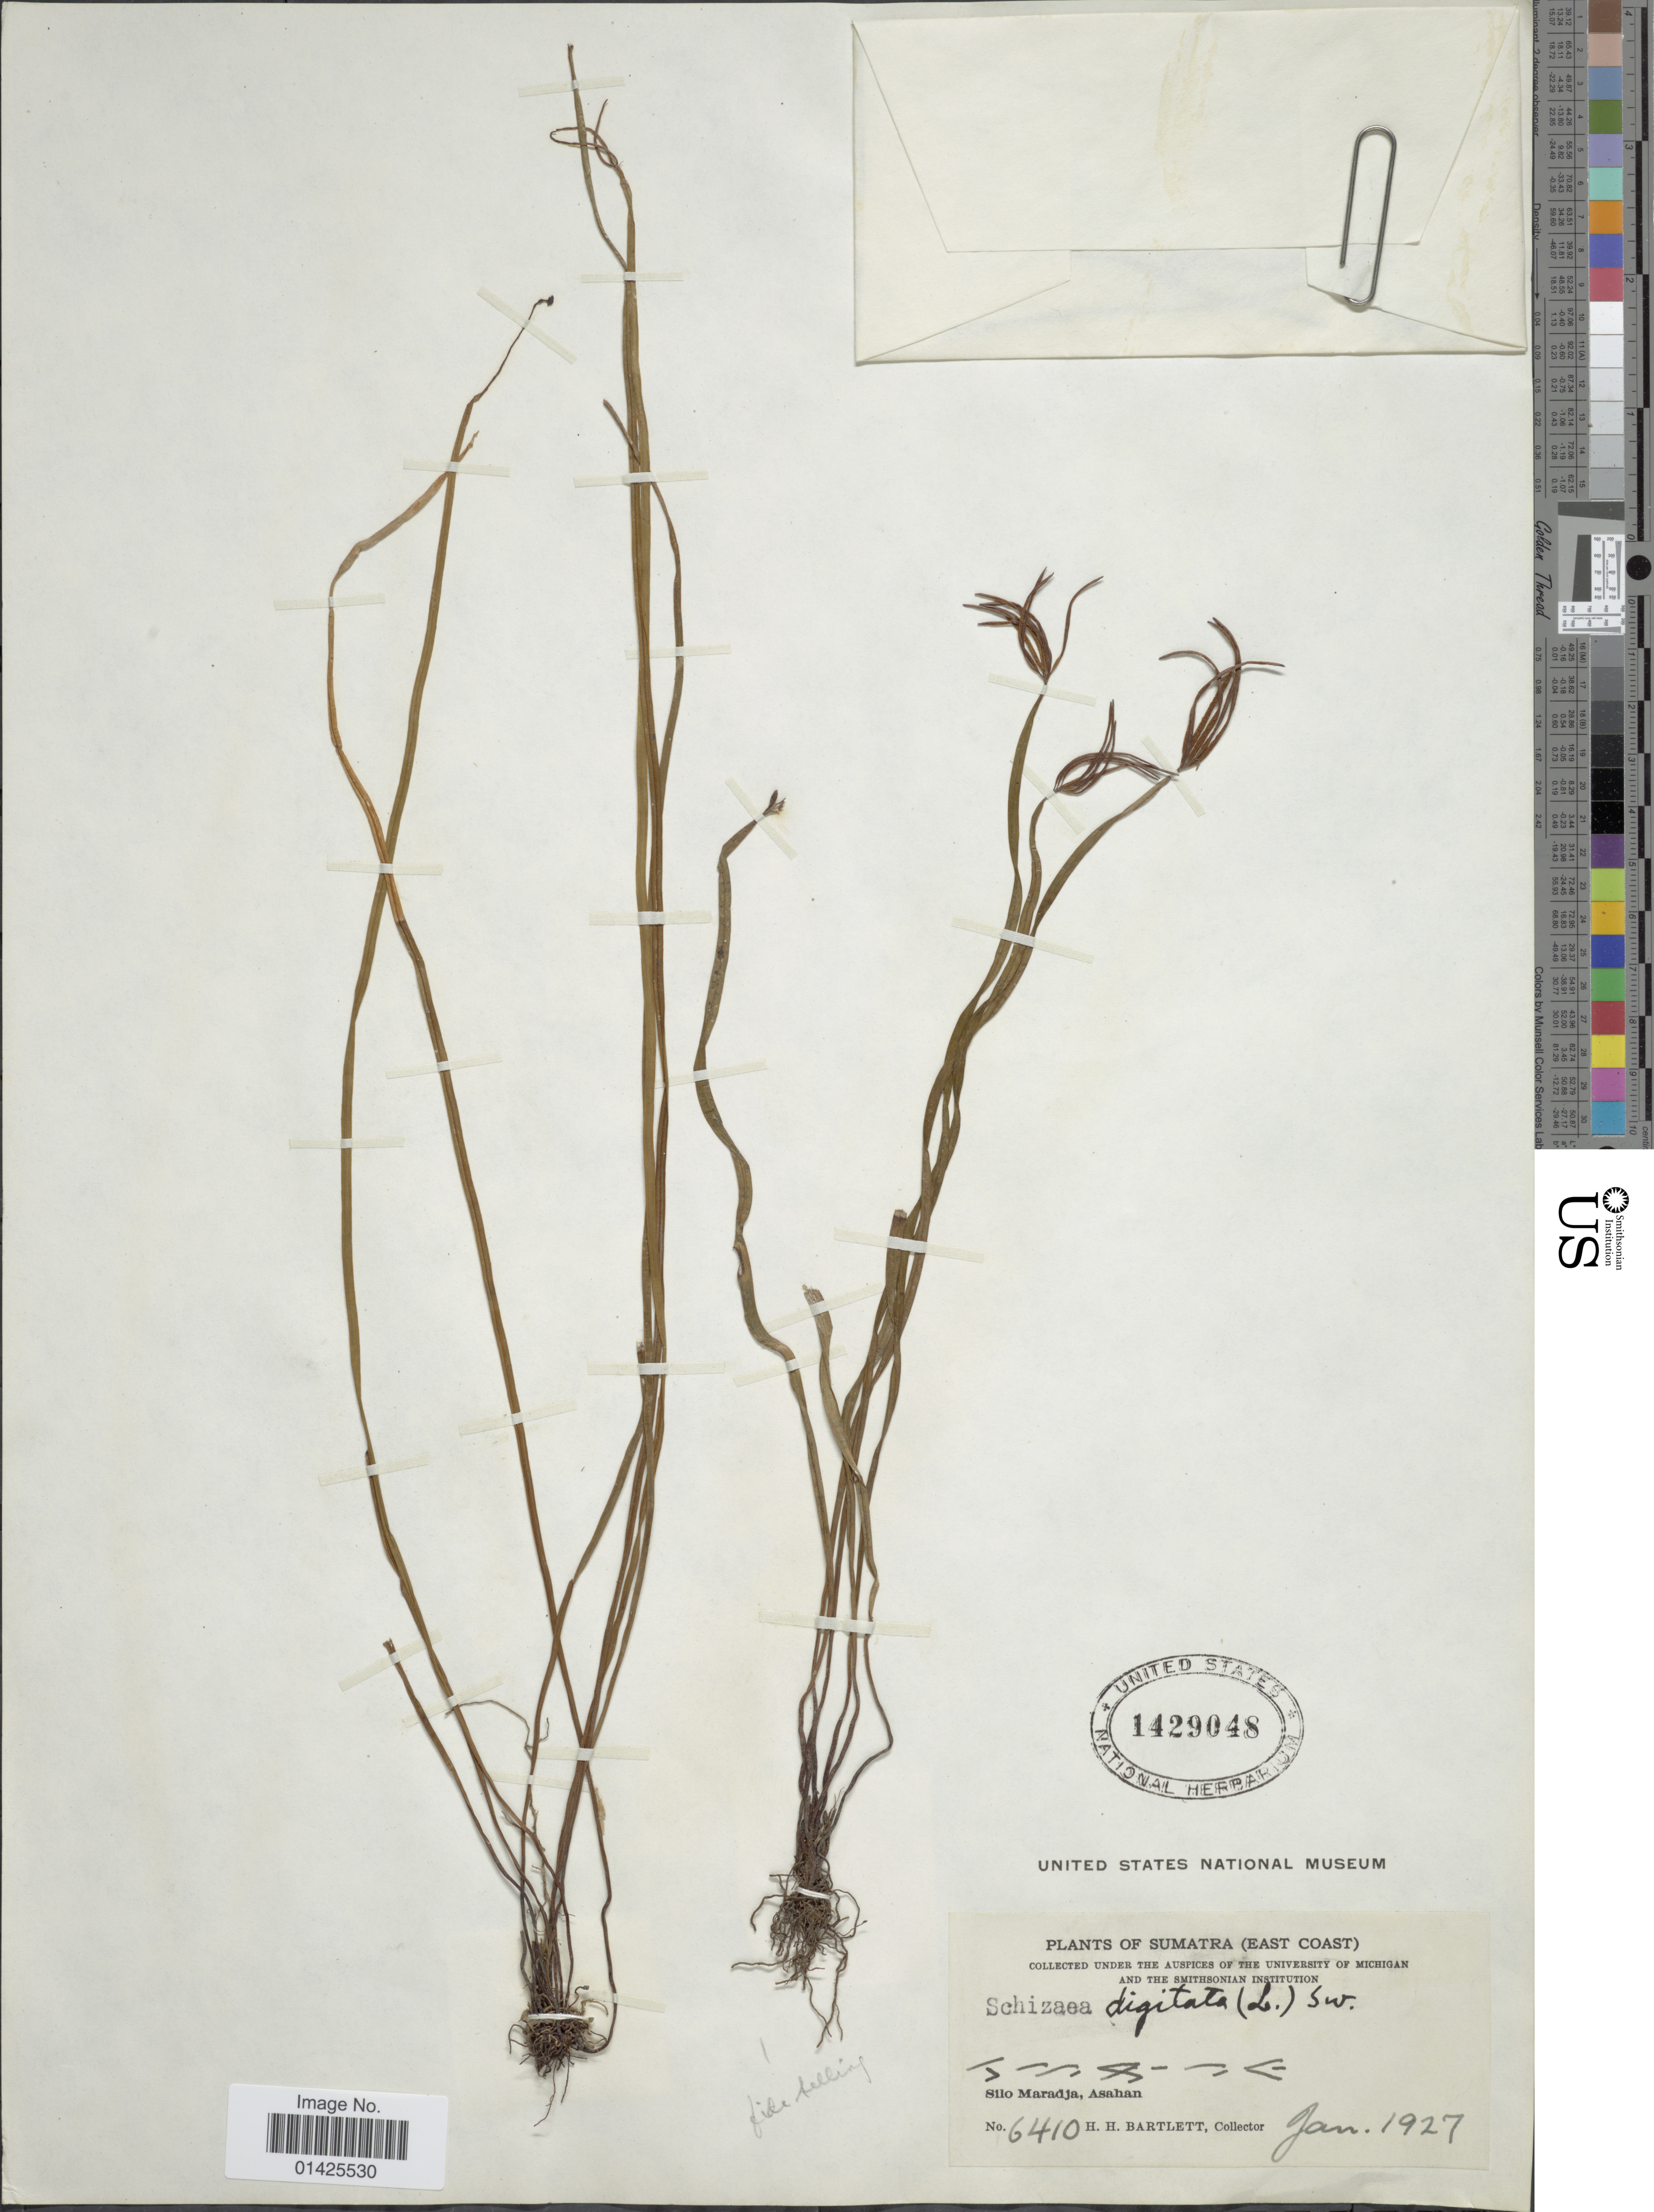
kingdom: Plantae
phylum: Tracheophyta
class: Polypodiopsida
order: Schizaeales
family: Schizaeaceae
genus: Actinostachys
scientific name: Actinostachys digitata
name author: (L.) Wall.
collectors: H. H. Bartlett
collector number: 6410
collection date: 1927-01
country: Indonesia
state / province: Sumatra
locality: East Coast, Silo Maradja, Asahan.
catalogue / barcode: US 1429048